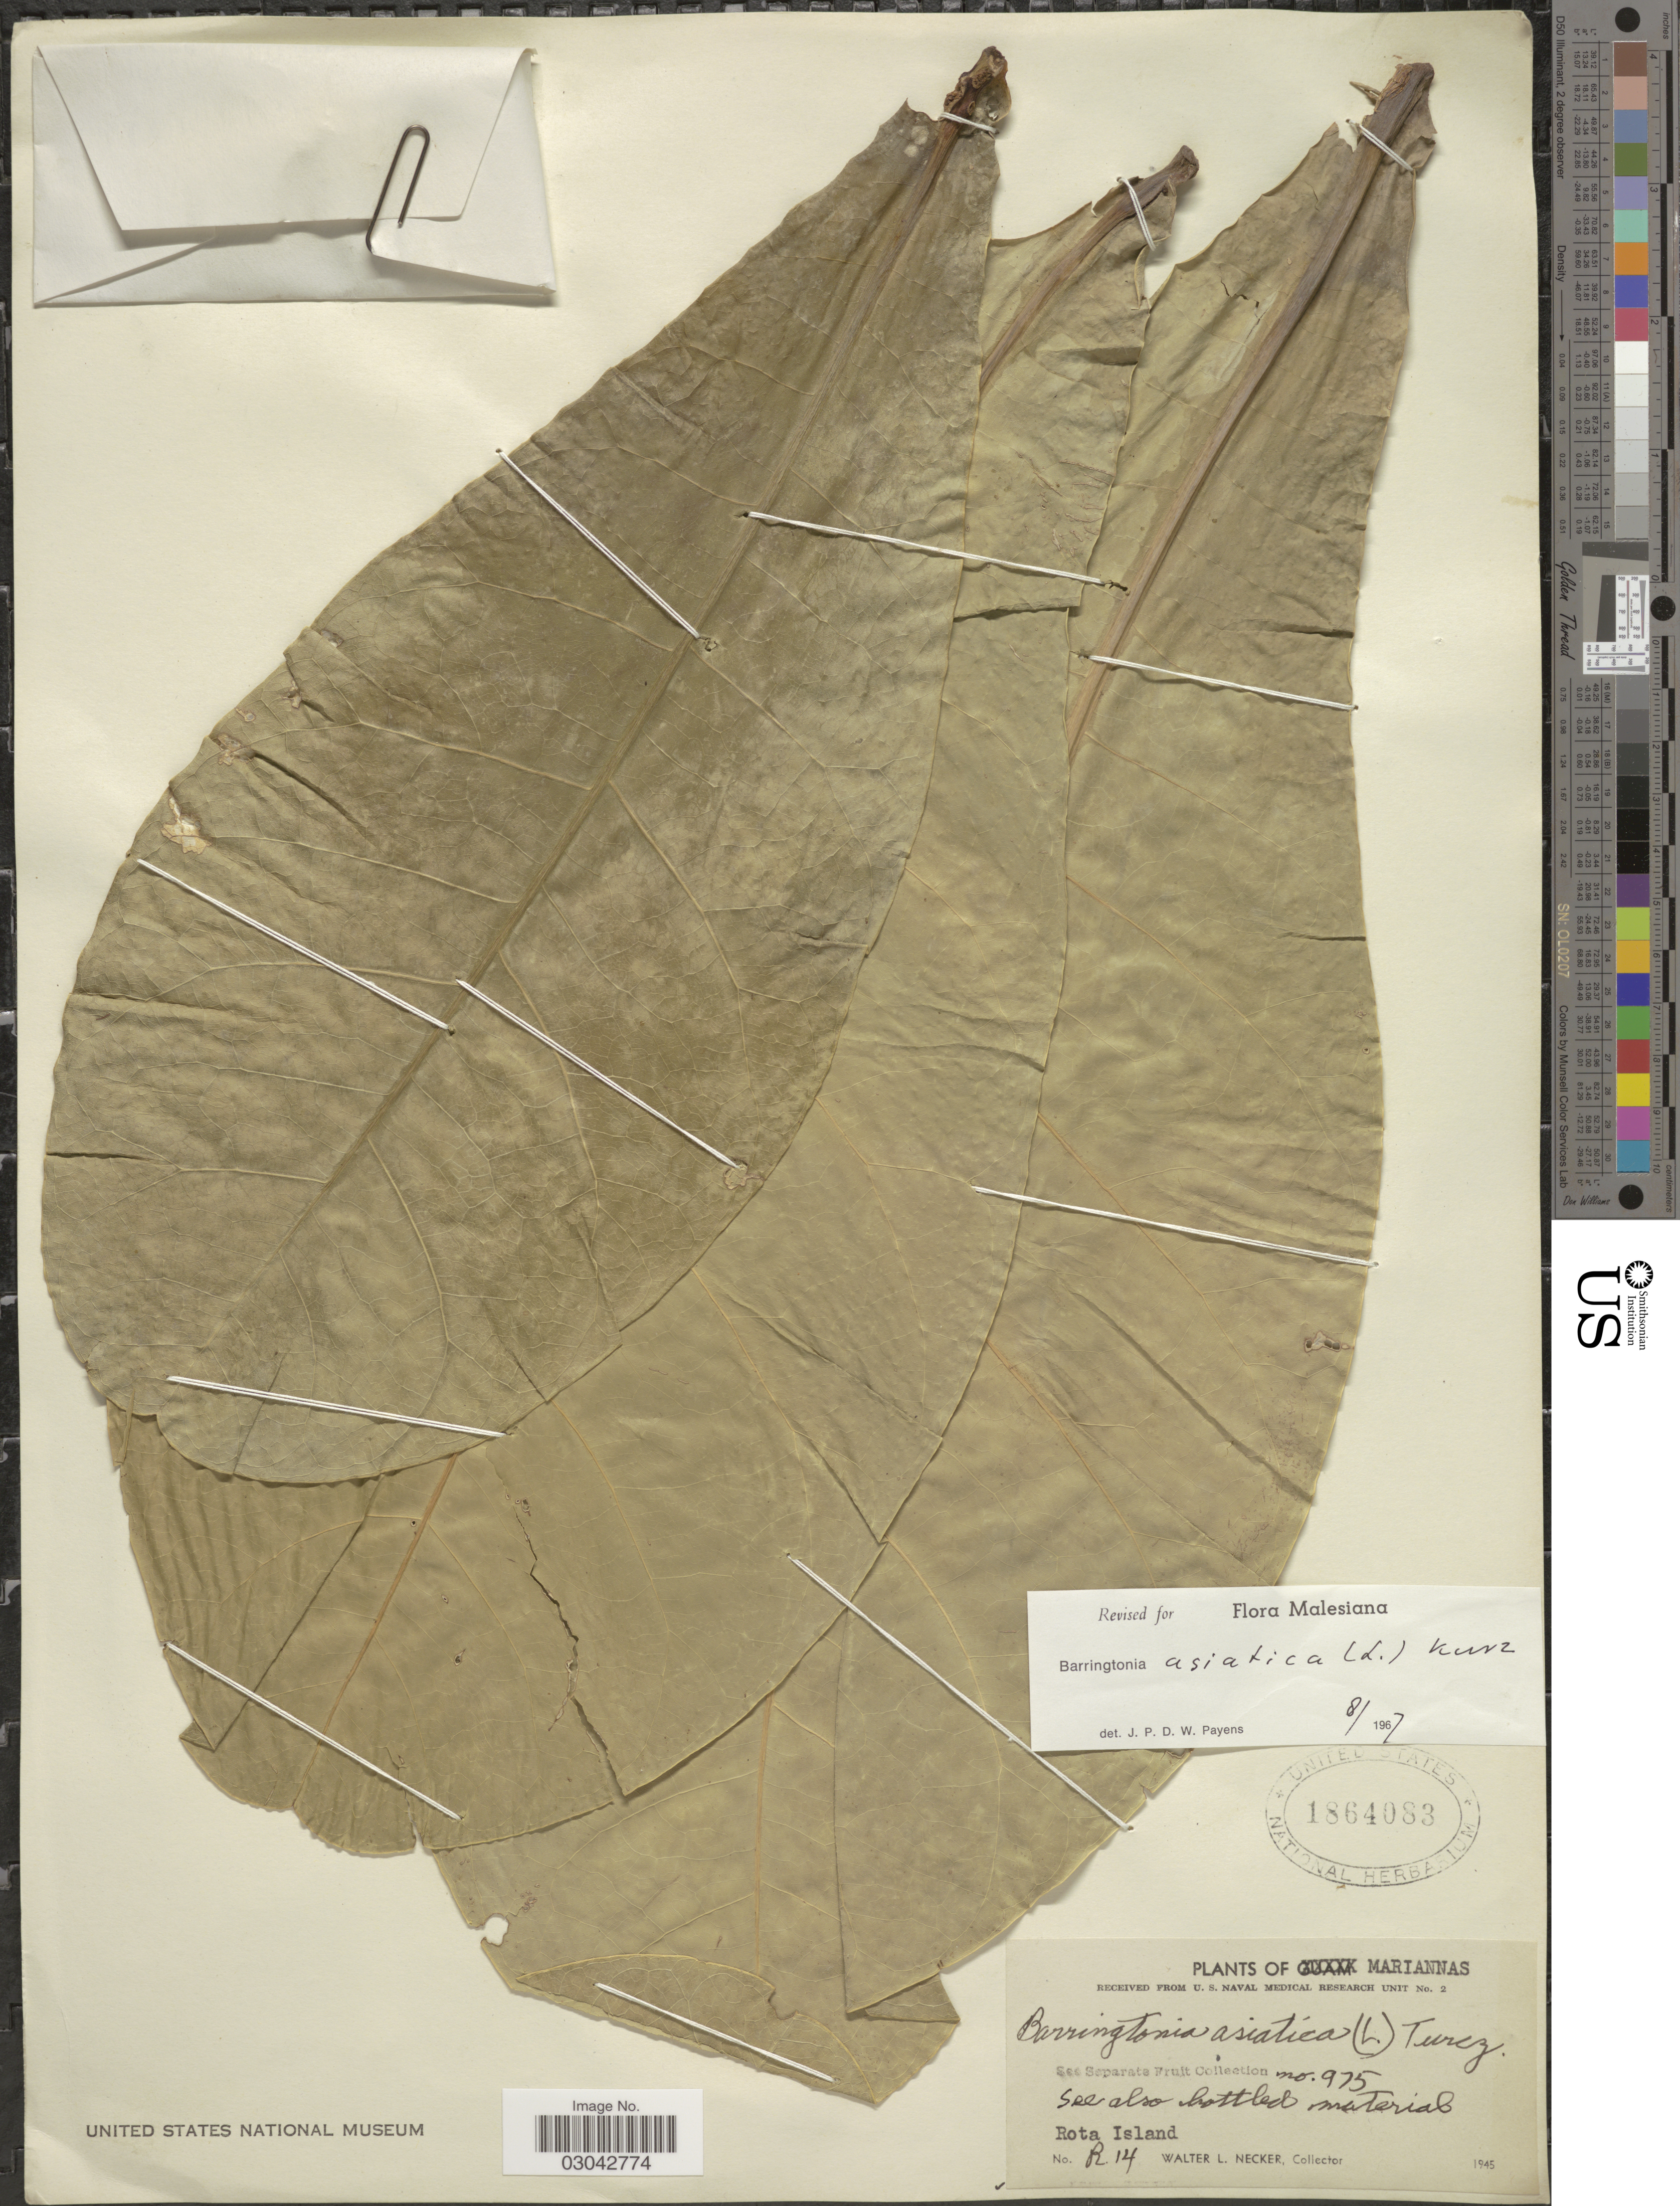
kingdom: Plantae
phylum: Tracheophyta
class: Magnoliopsida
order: Ericales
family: Lecythidaceae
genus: Barringtonia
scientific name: Barringtonia asiatica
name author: (L.) Kurz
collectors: W. L. Necker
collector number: R14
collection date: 1945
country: Northern Mariana Islands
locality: Mariannas. Rota Island.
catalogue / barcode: US 1864083